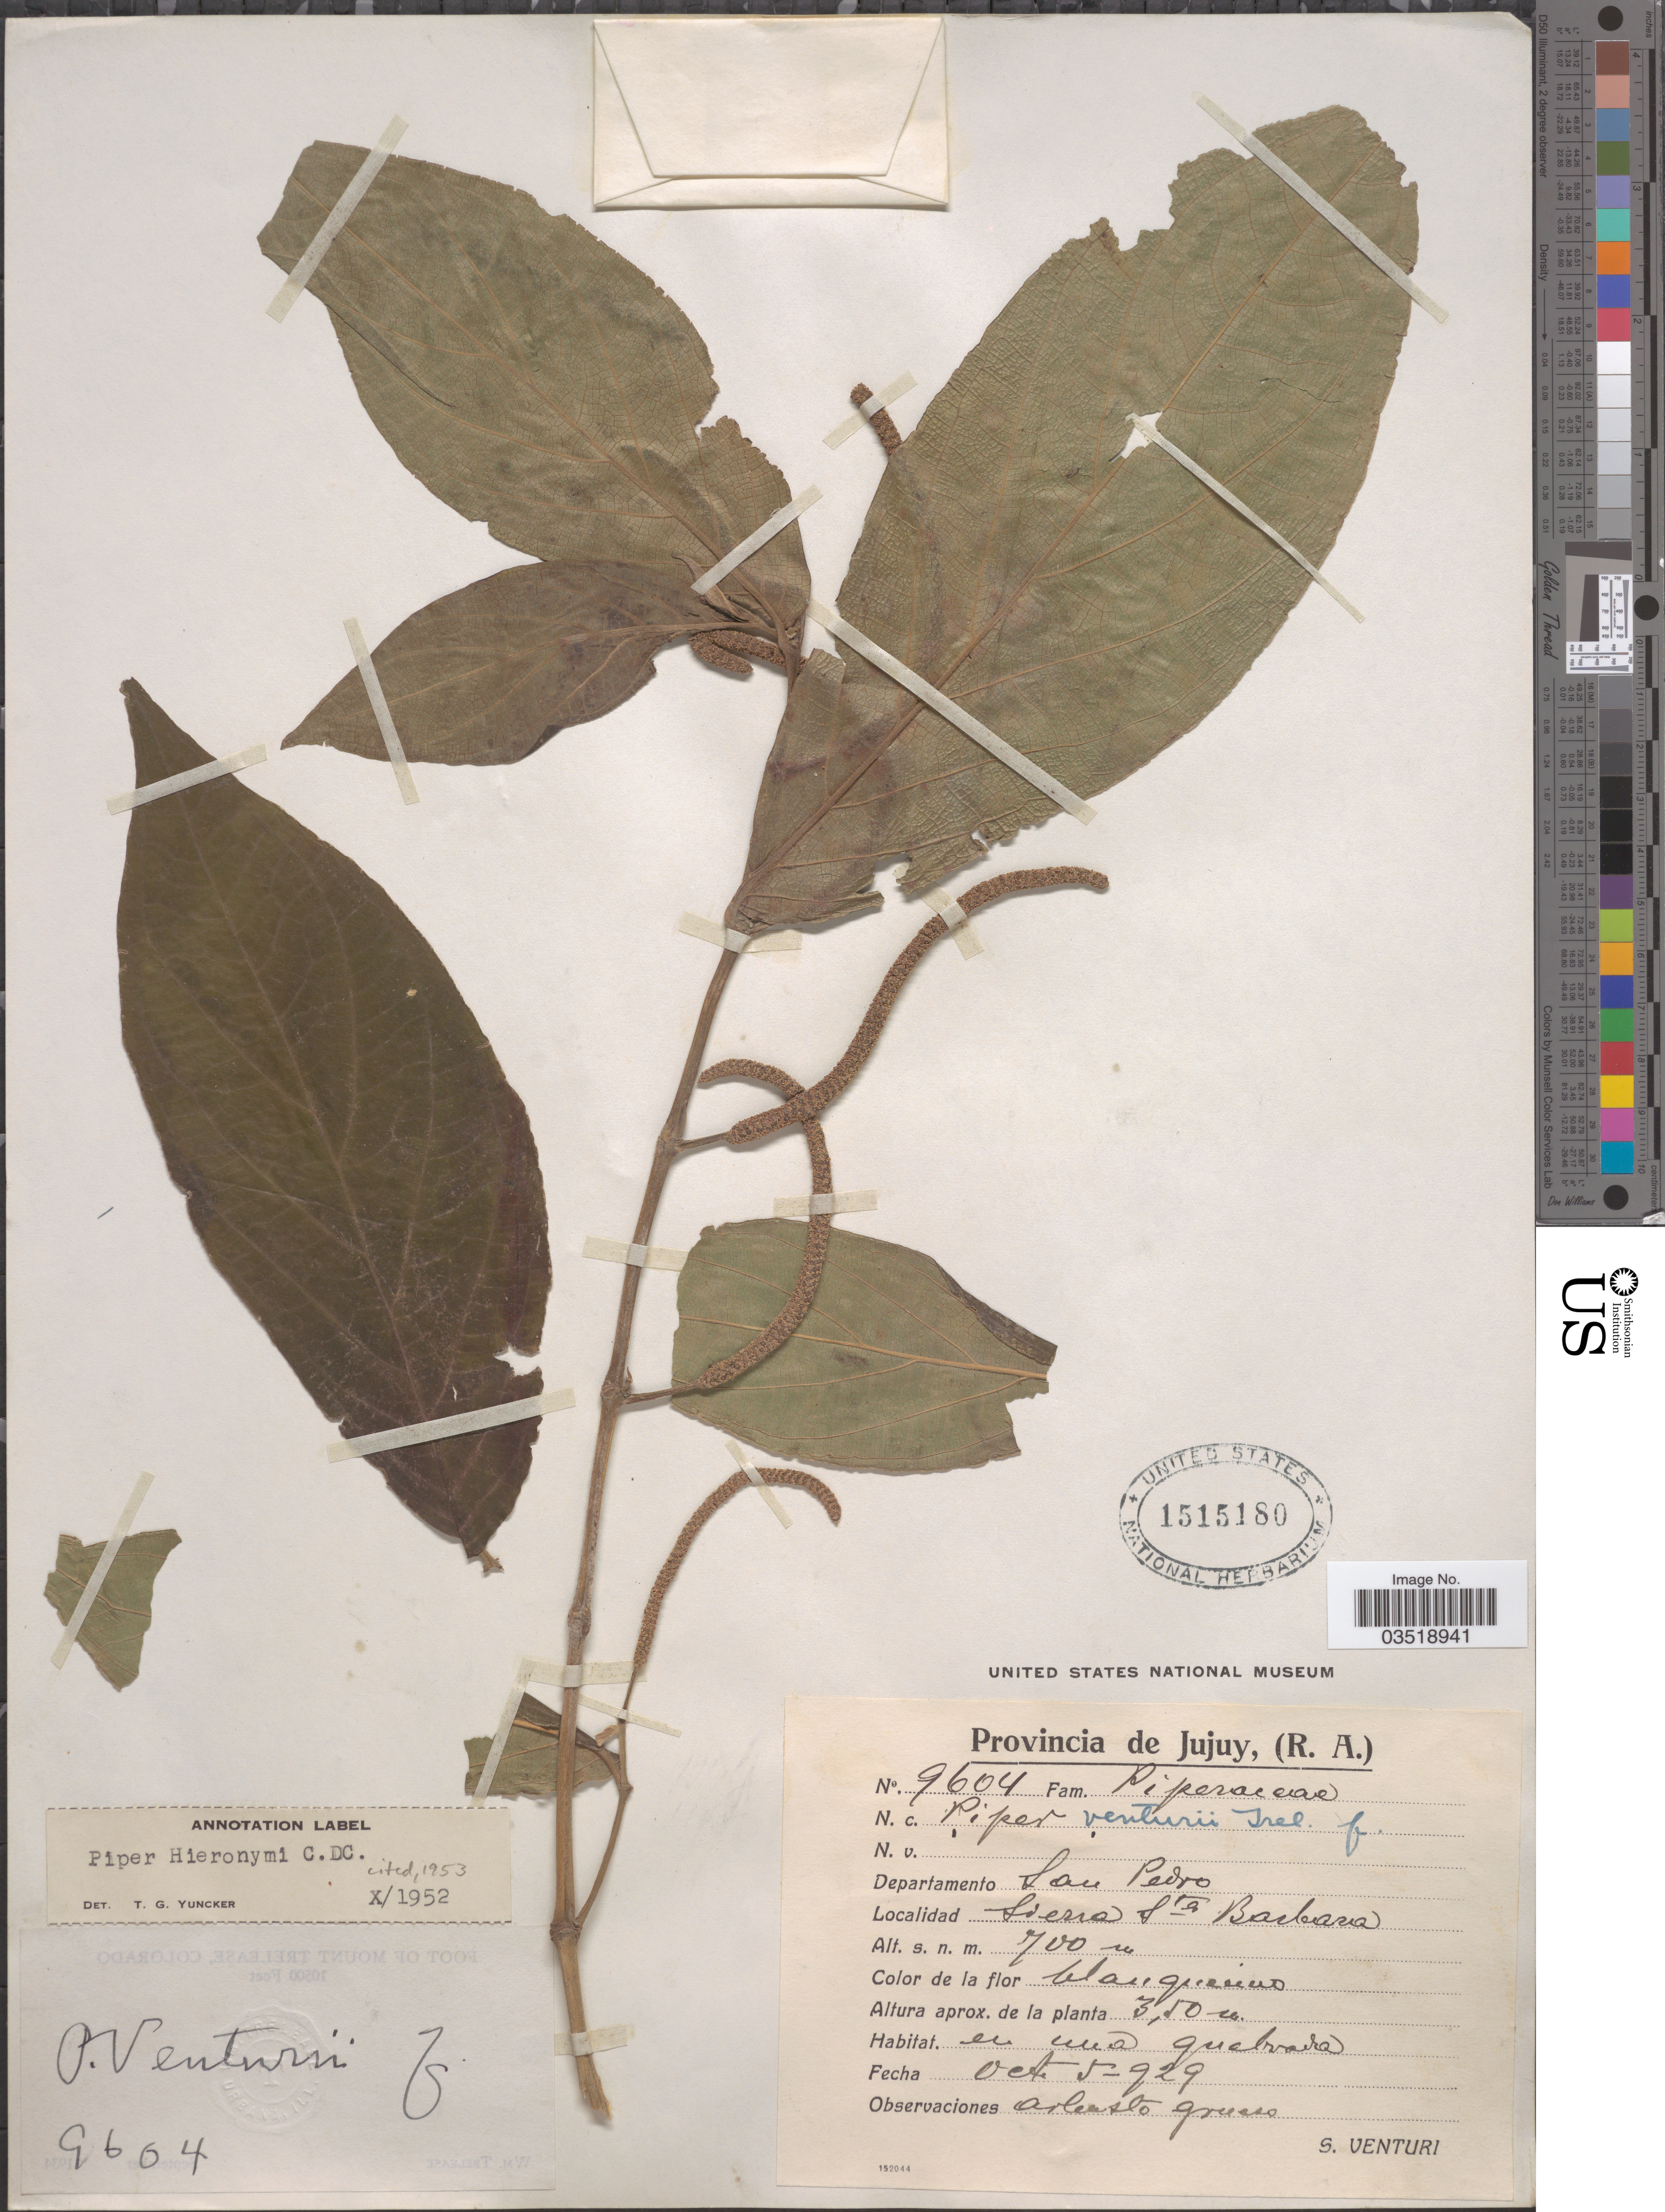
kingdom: Plantae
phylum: Tracheophyta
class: Magnoliopsida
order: Piperales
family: Piperaceae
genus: Piper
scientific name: Piper hieronymi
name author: C. DC.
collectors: S. Venturi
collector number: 9604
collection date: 1929-10-05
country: Argentina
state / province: Jujuy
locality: Departamento San Pedro. Sierra Sta Barbara.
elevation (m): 700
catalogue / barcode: US 1515180